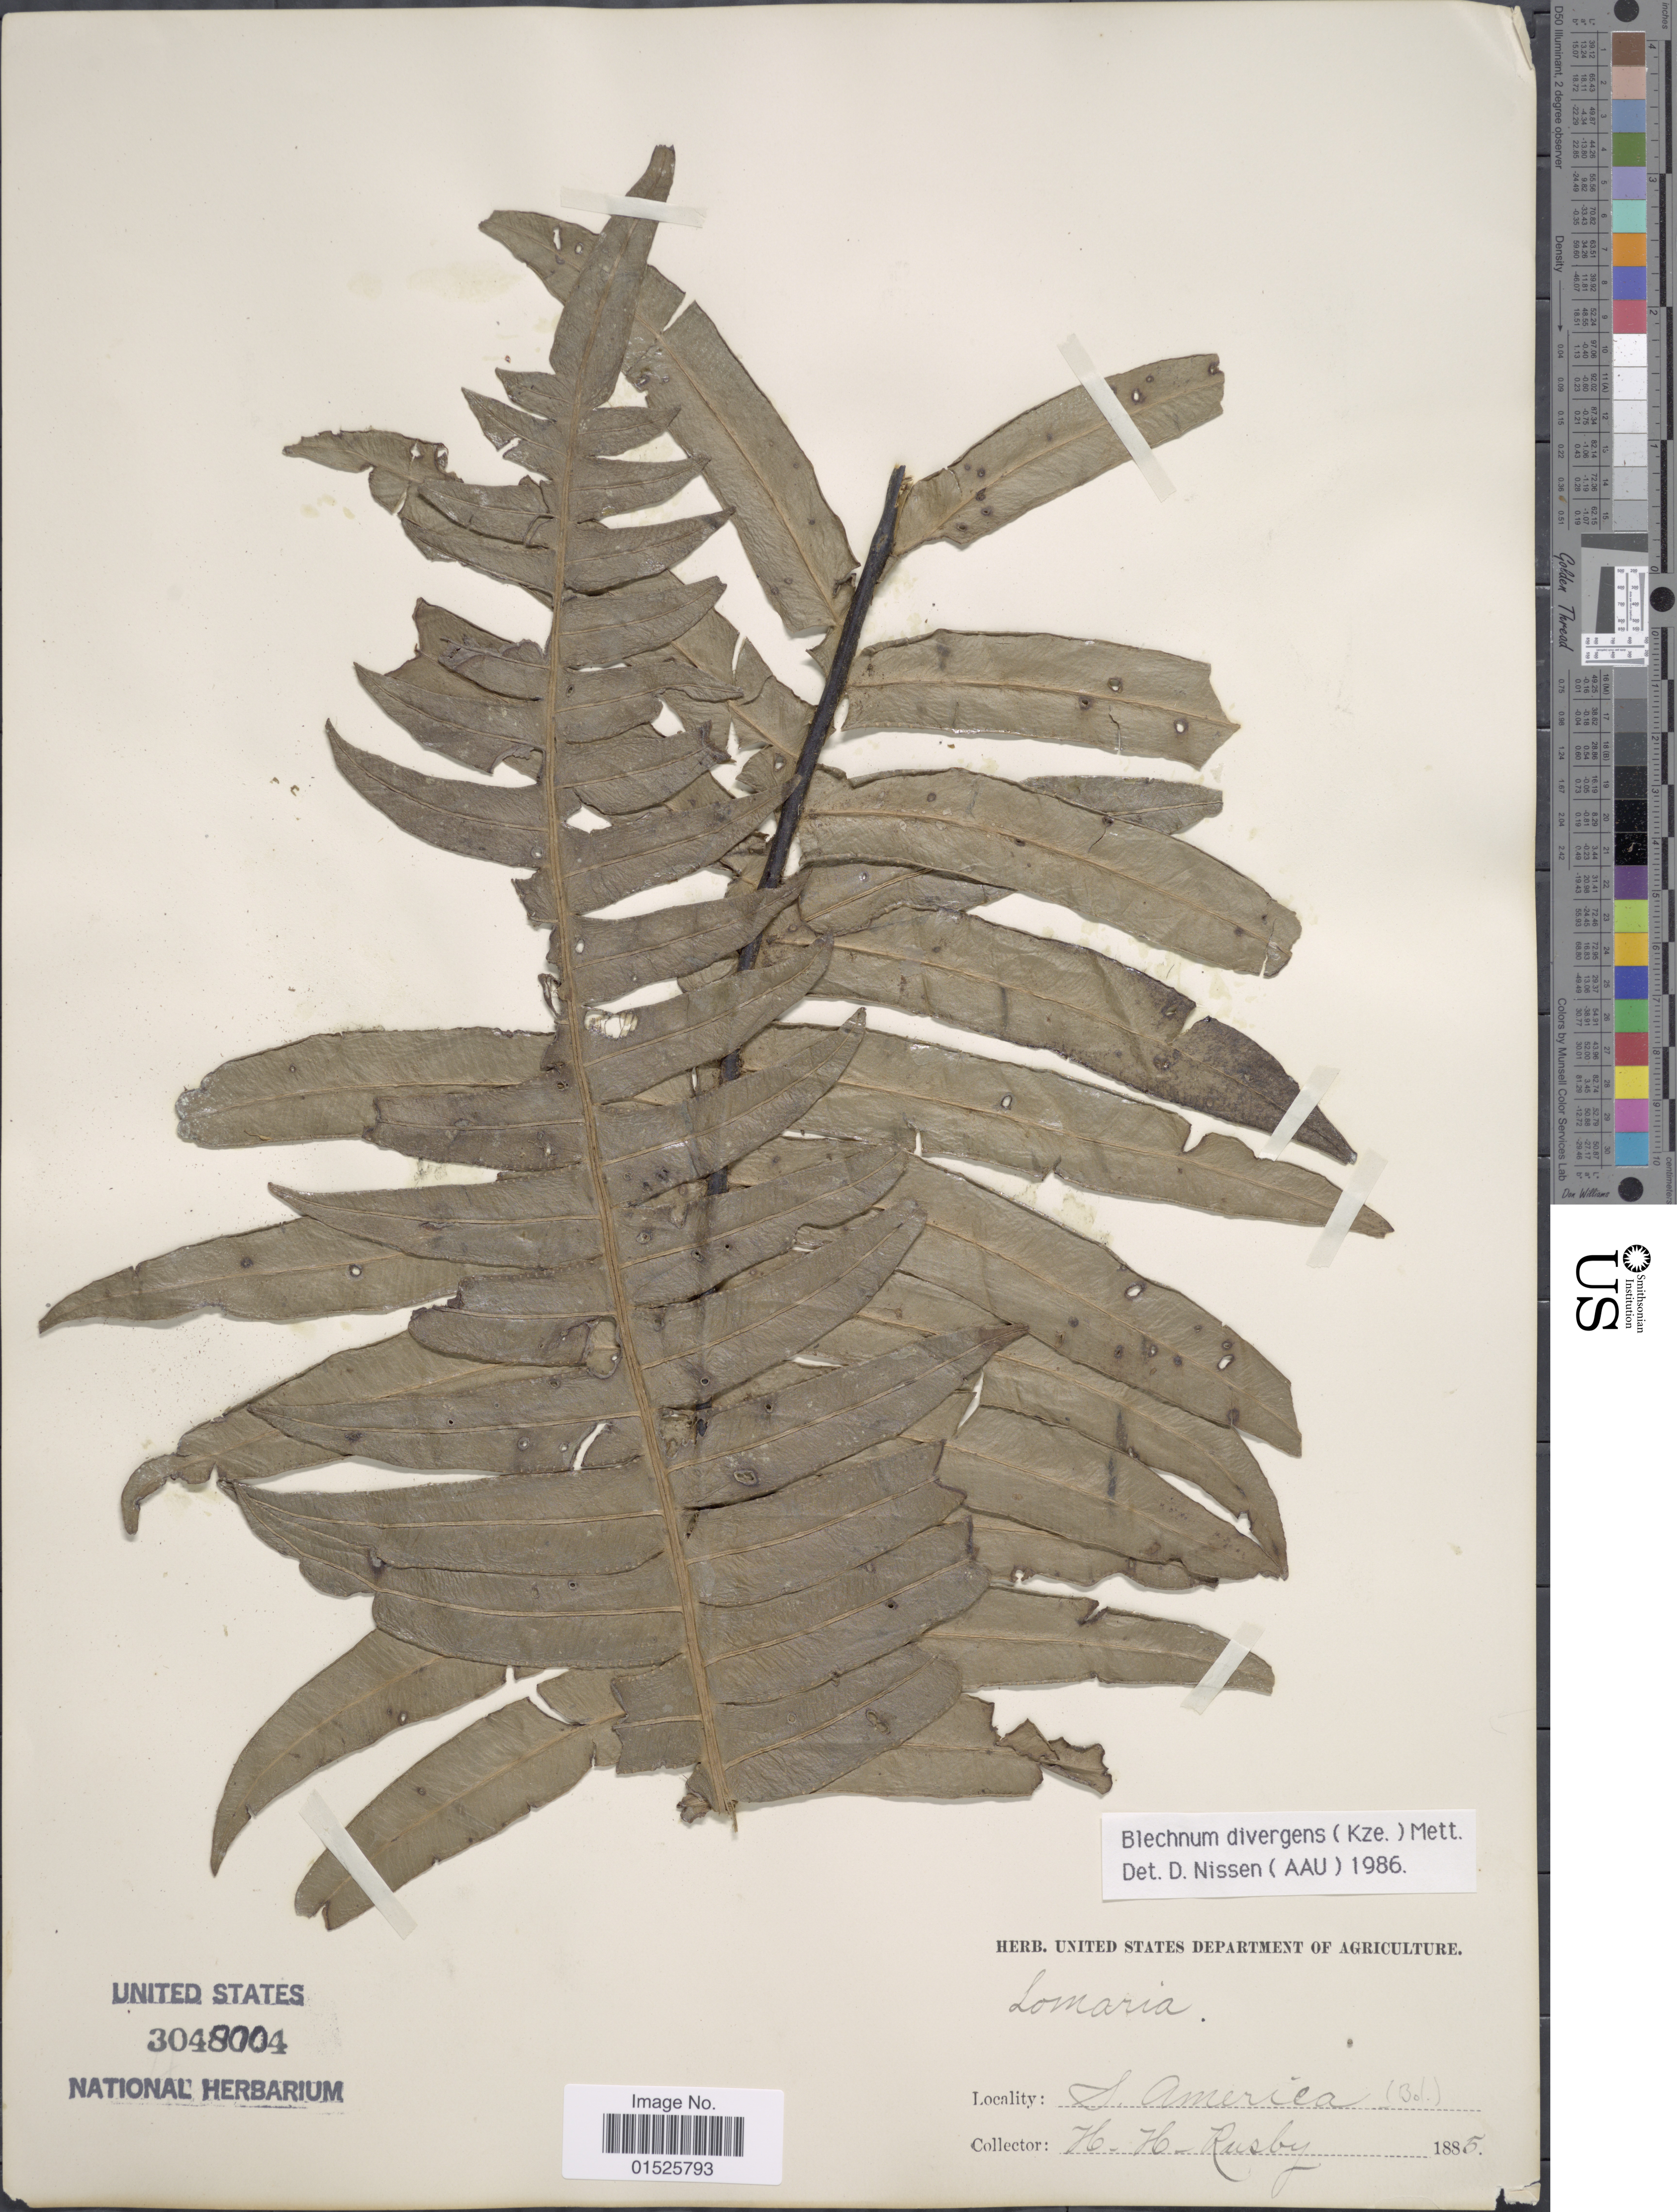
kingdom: Plantae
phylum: Tracheophyta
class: Polypodiopsida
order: Polypodiales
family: Blechnaceae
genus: Blechnum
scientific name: Blechnum divergens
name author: (Kunze) Mett.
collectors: H. H. Rusby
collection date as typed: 1885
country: Bolivia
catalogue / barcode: US 3048004